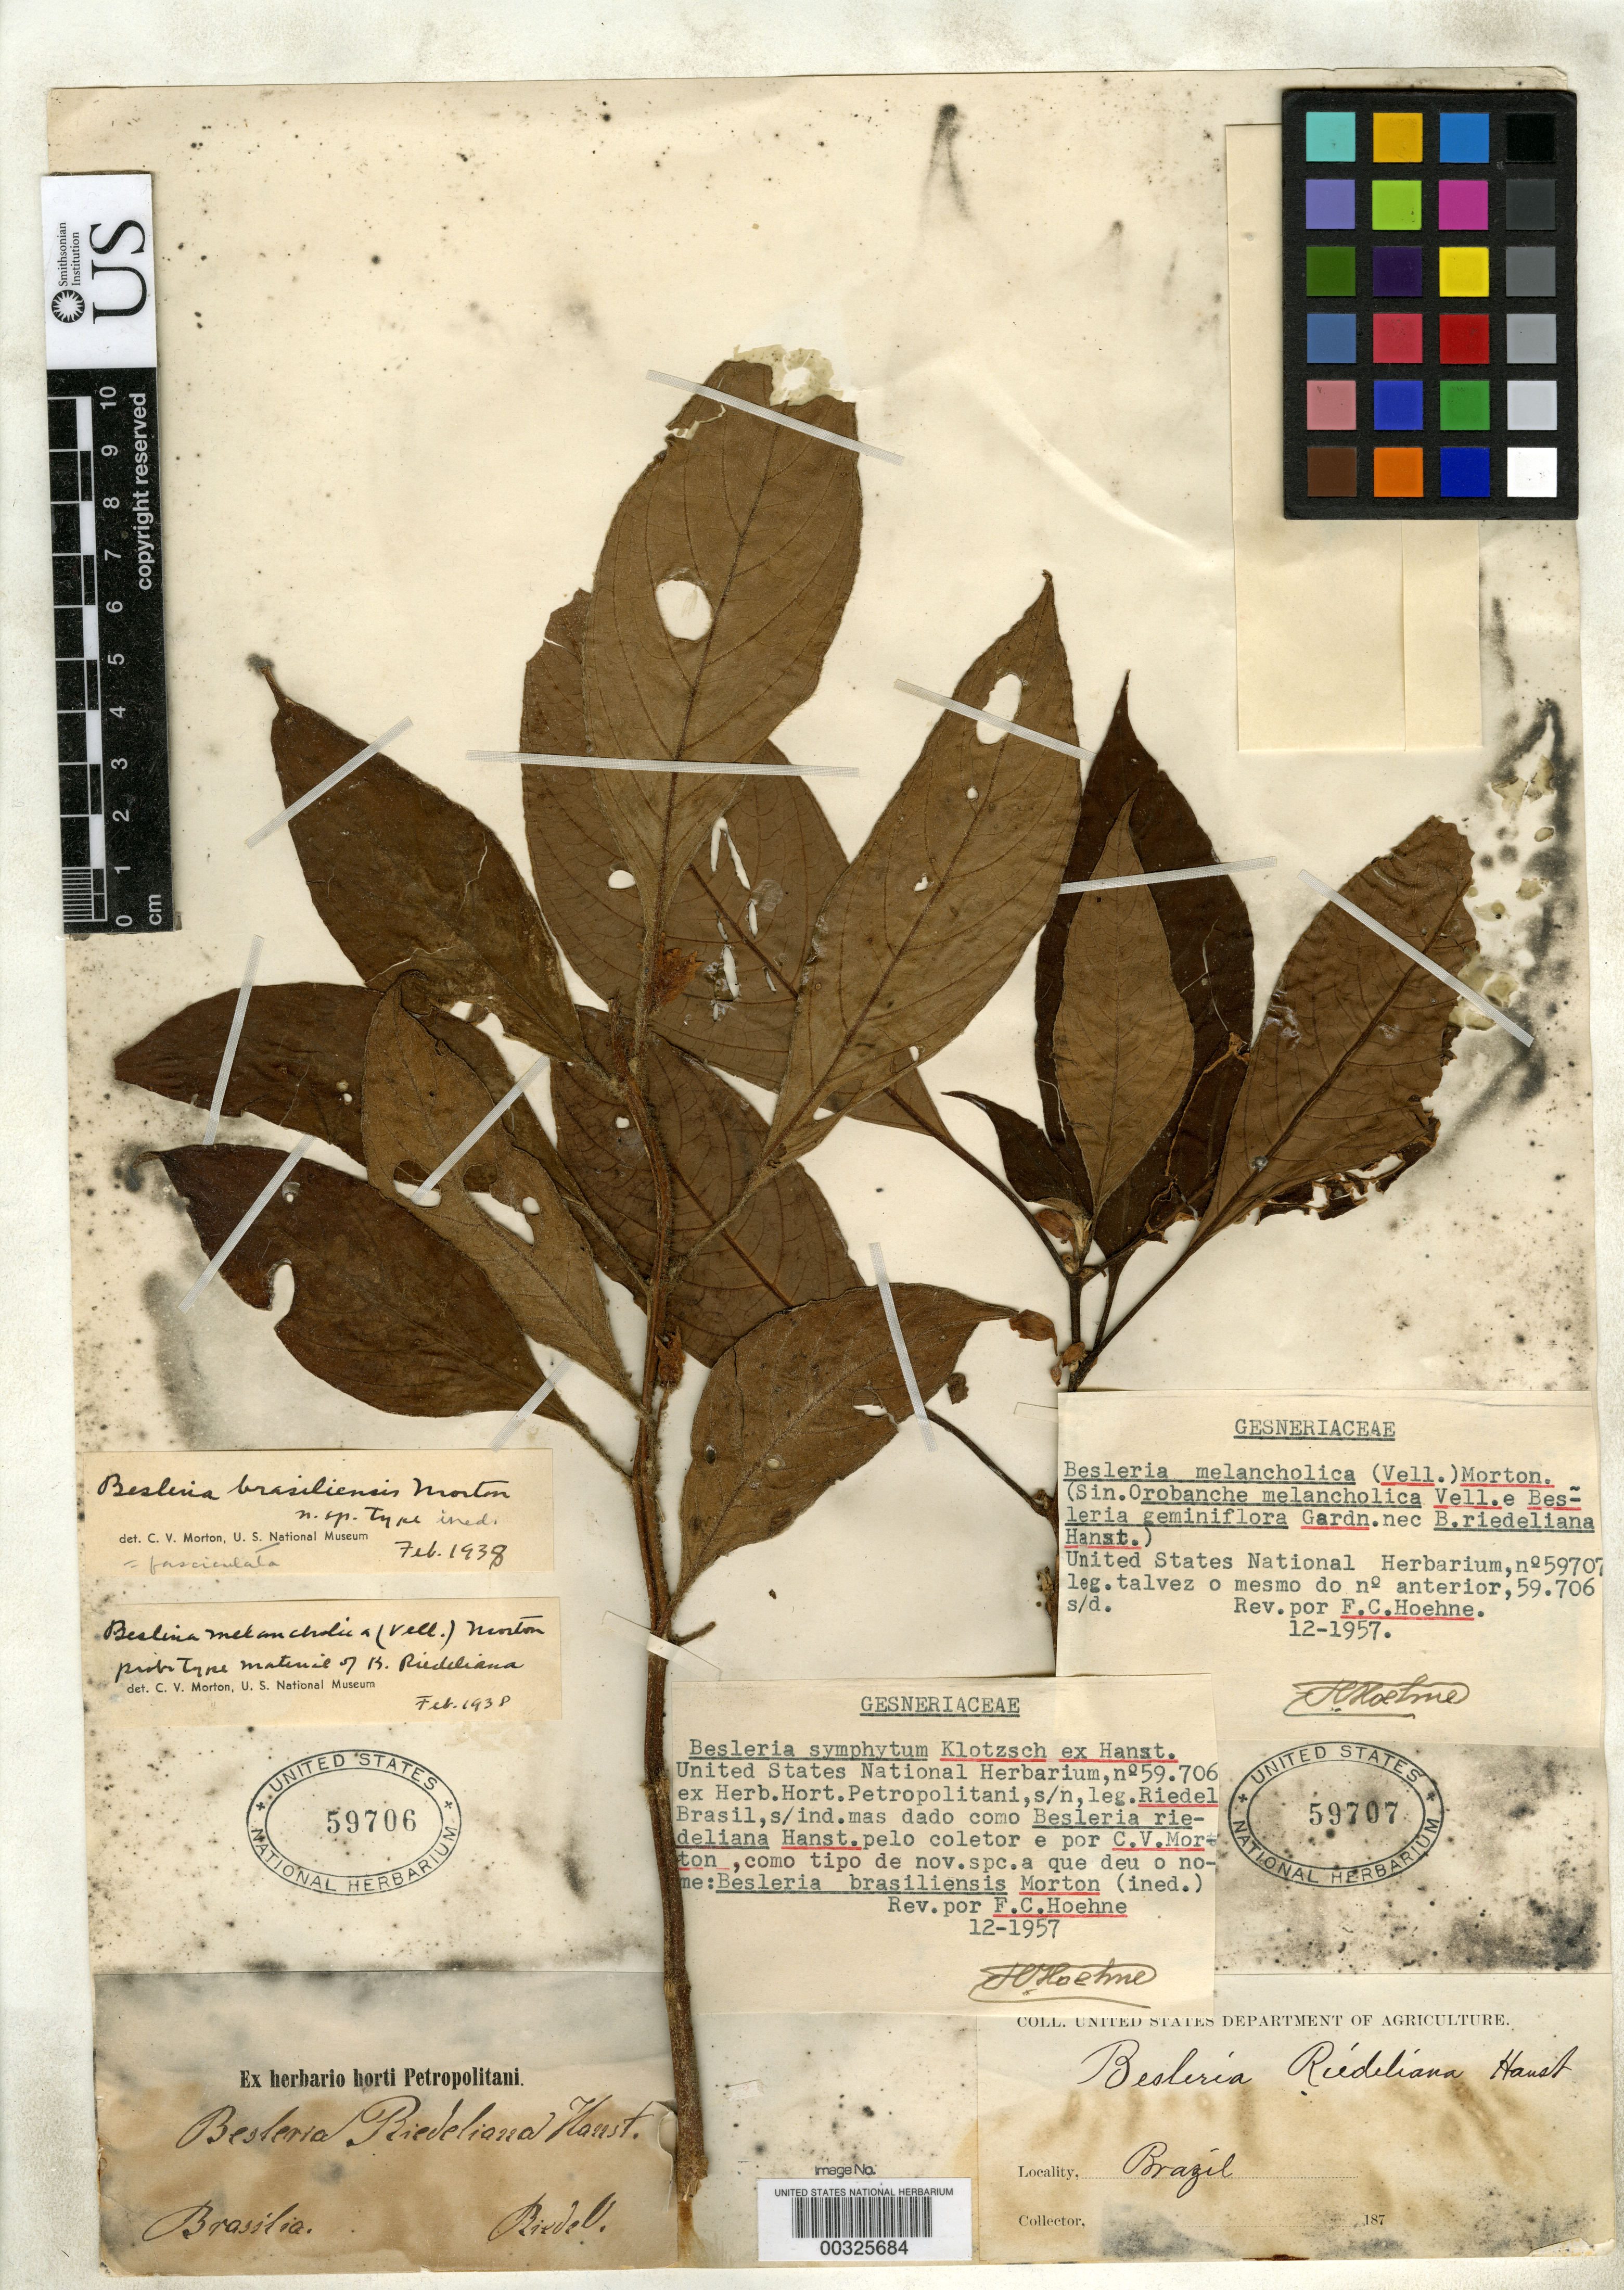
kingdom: Plantae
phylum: Tracheophyta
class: Magnoliopsida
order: Lamiales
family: Gesneriaceae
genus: Besleria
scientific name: Besleria riedeliana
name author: Hanst.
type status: Possible Isotype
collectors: L. Riedel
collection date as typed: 187-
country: Brazil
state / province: Minas Gerais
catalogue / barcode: US 59706